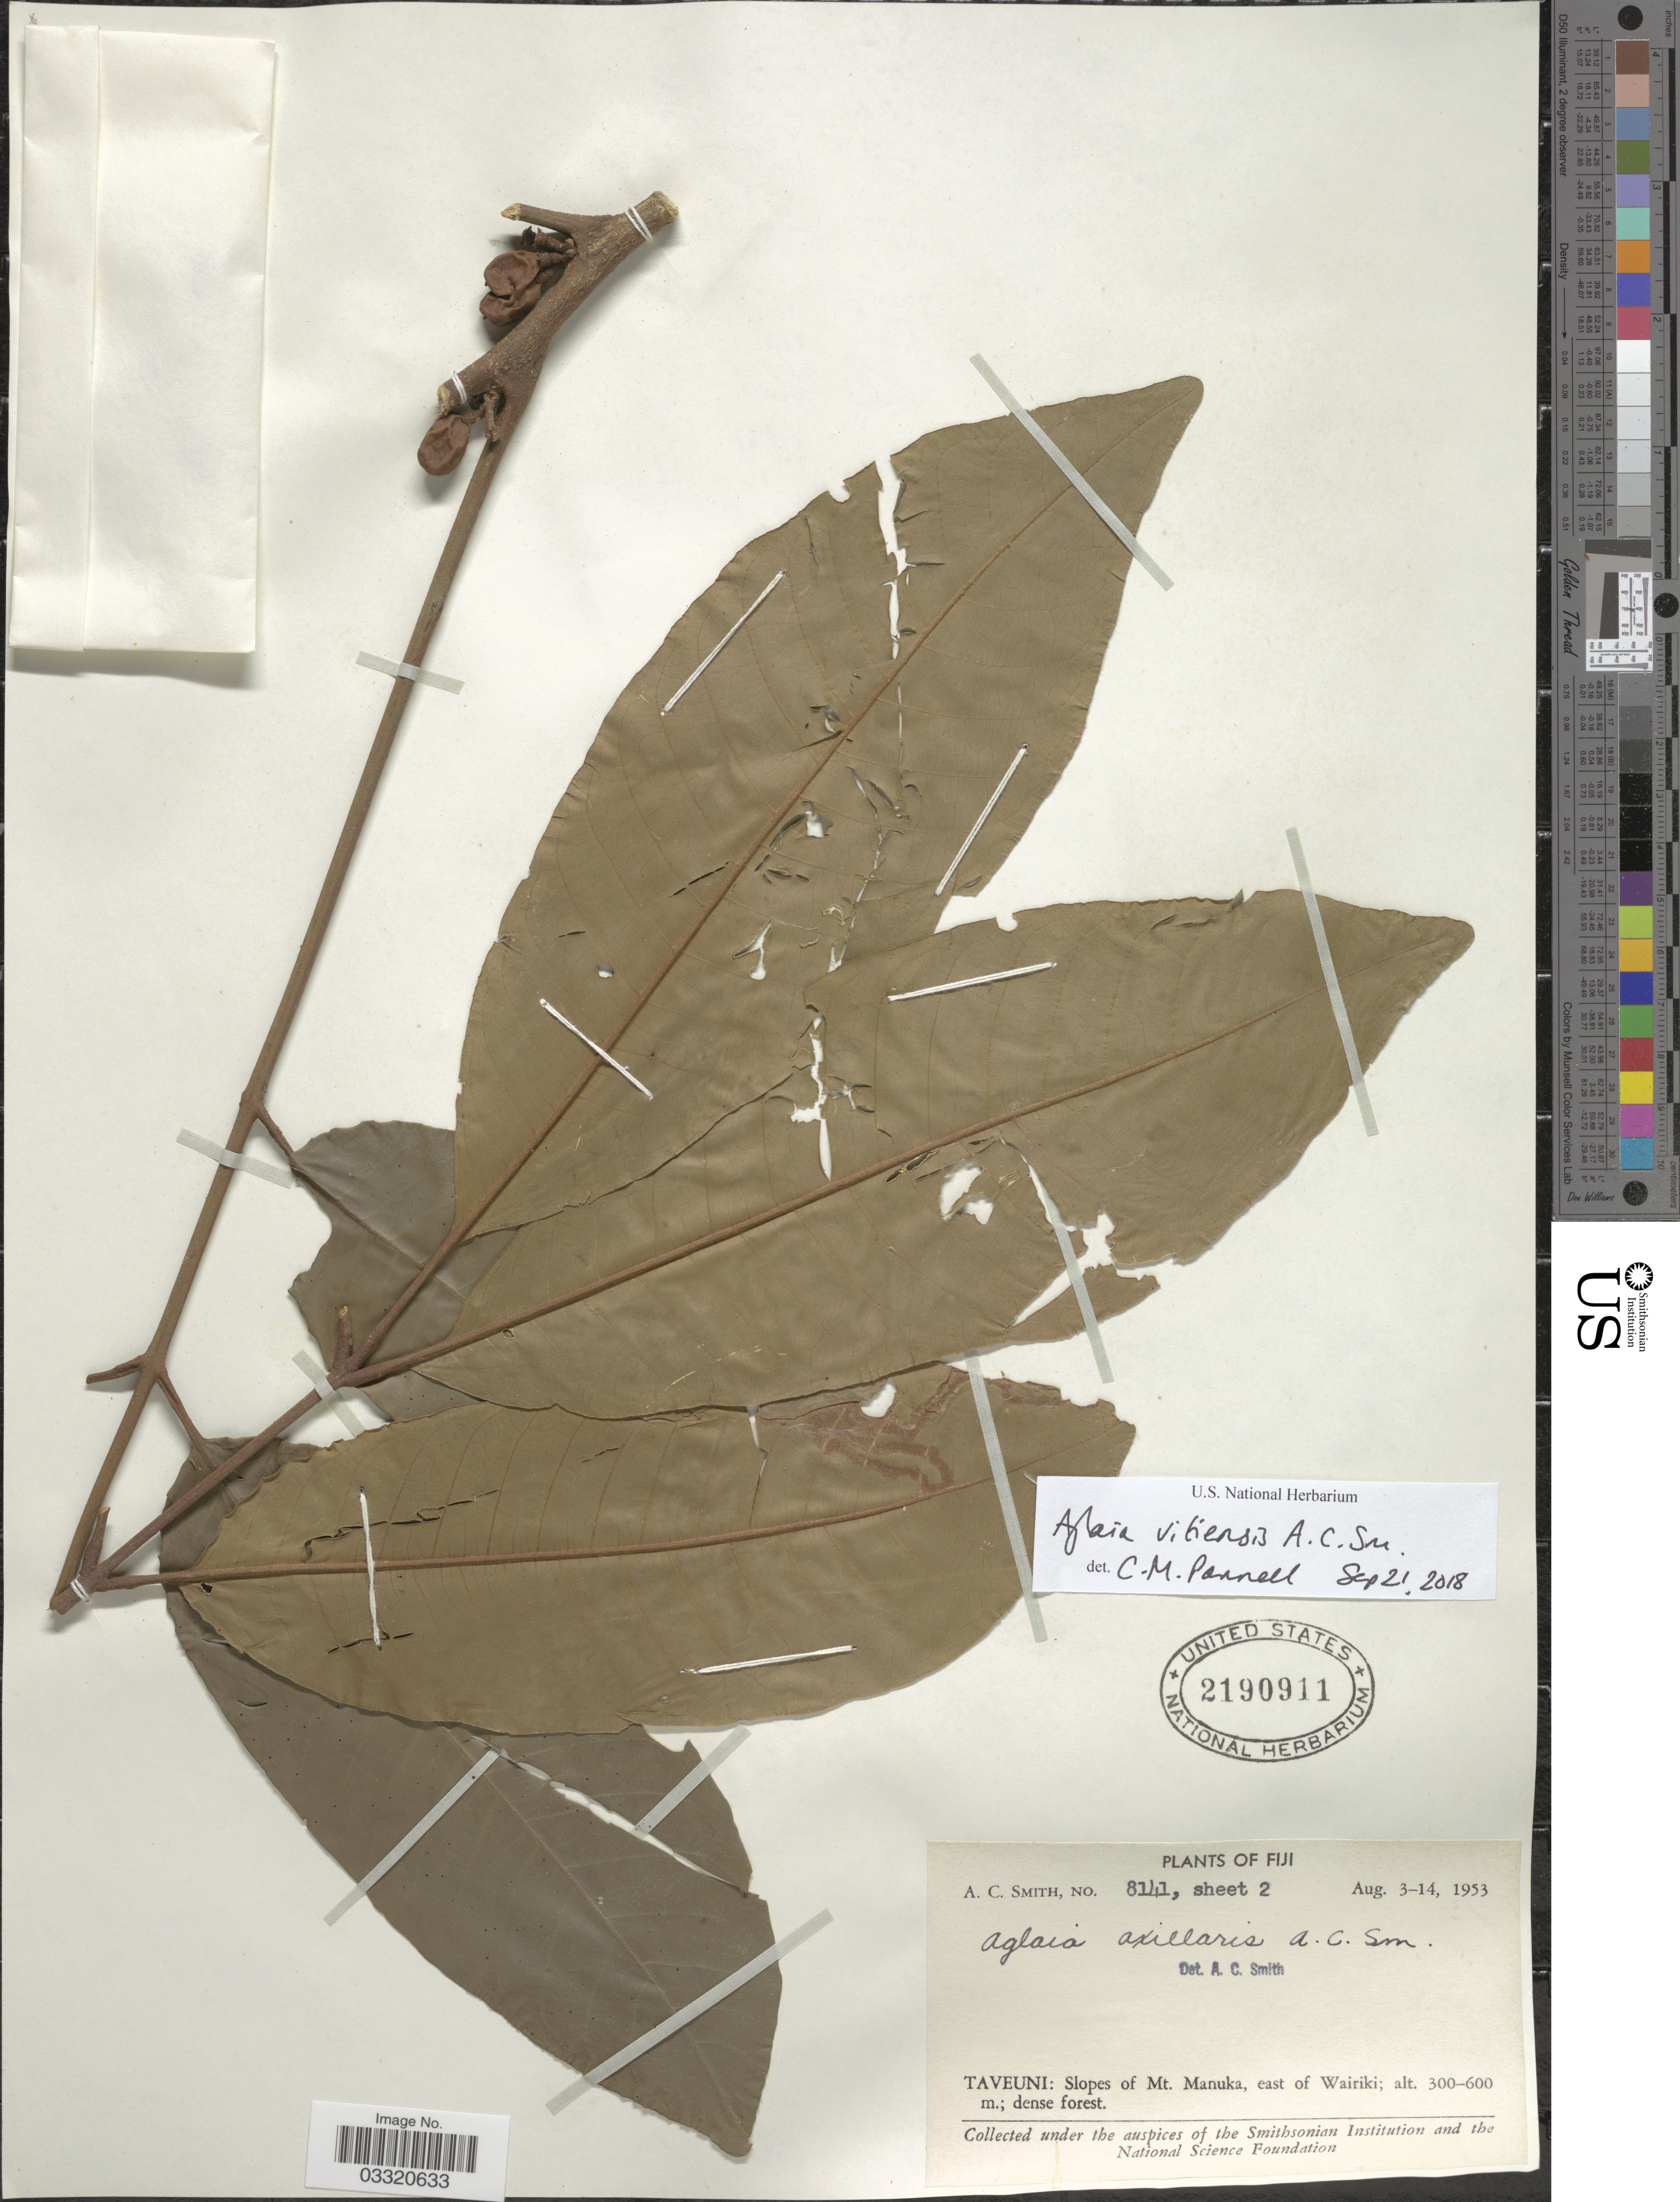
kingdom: Plantae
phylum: Tracheophyta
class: Magnoliopsida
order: Sapindales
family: Meliaceae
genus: Aglaia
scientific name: Aglaia vitiensis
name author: A.C. Sm.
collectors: A. C. Smith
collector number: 8141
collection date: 1953-08-03/1953-08-14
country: Fiji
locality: Taveuni: Slopes of Mt. Manuka, east of Wairiki.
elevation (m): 300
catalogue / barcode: US 2190911